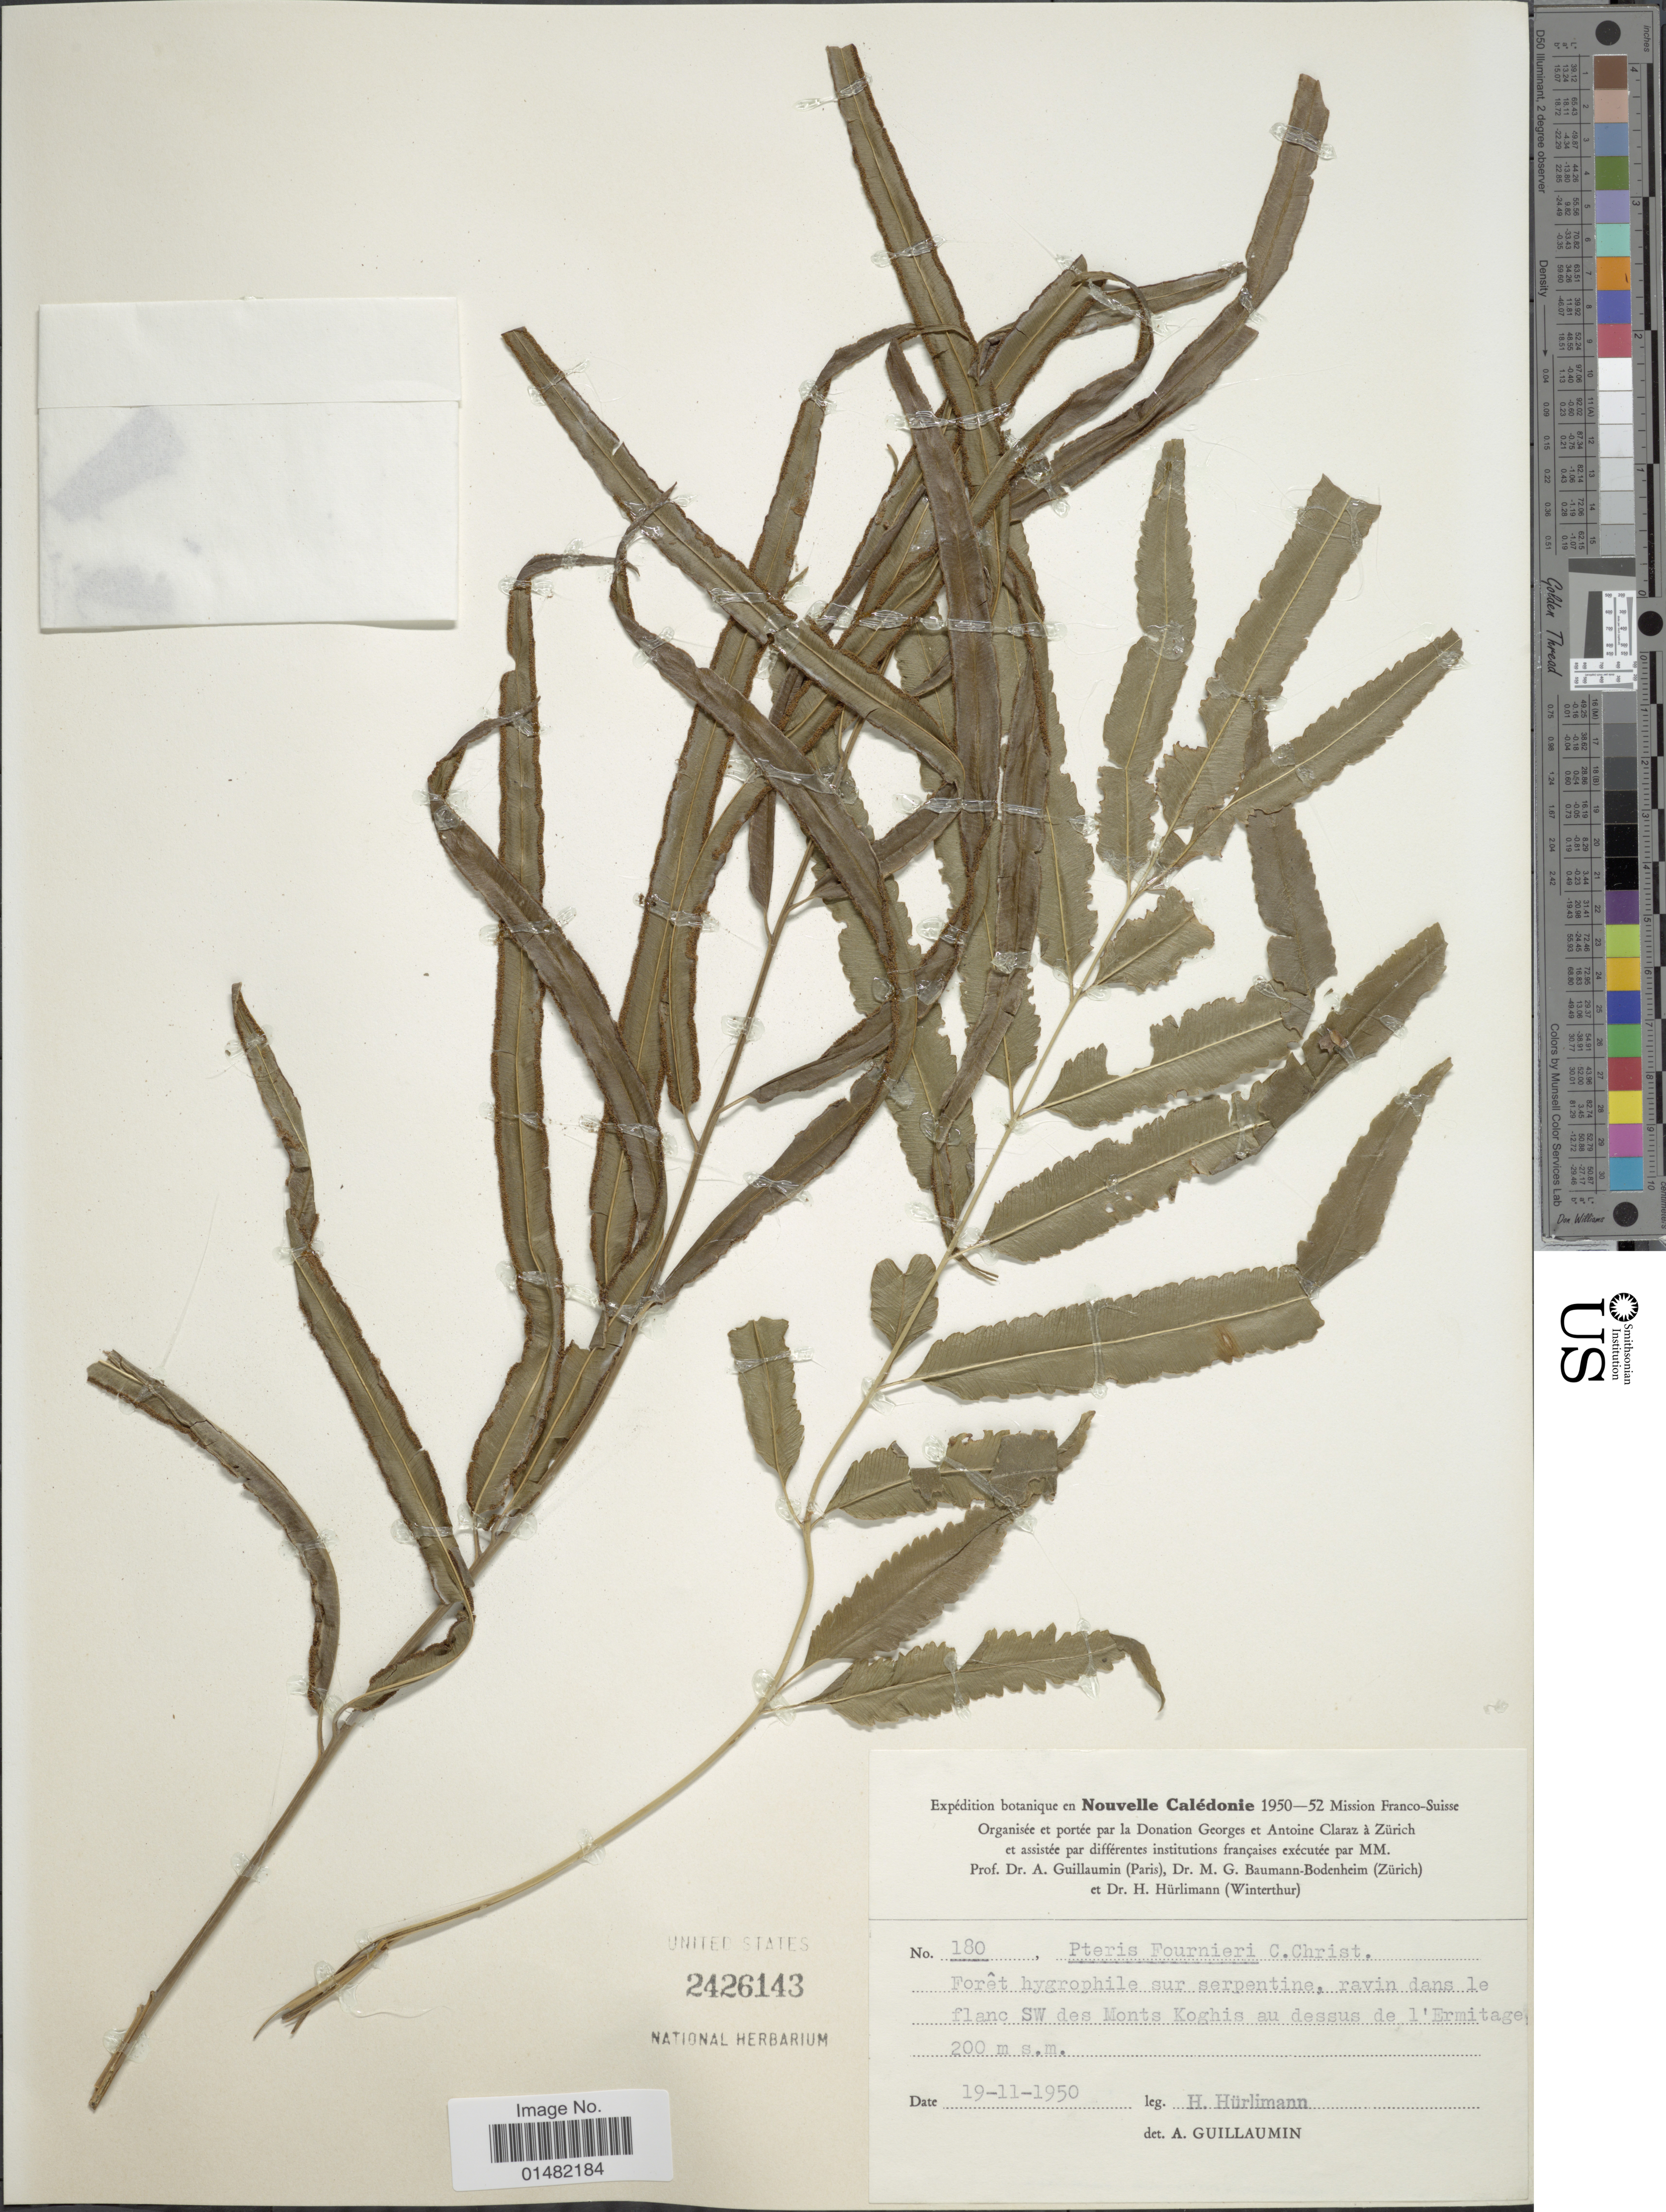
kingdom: Plantae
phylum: Tracheophyta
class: Polypodiopsida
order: Polypodiales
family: Pteridaceae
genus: Pteris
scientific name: Pteris balansae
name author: E. Fourn.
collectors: H. Hürlimann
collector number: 180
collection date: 1950-11-19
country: New Caledonia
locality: Forêt hygrophile sur serpentine, ravin dans le flanc SW des Monts Koghis au dessus de l' Ermitage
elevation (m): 200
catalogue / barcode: US 2426143